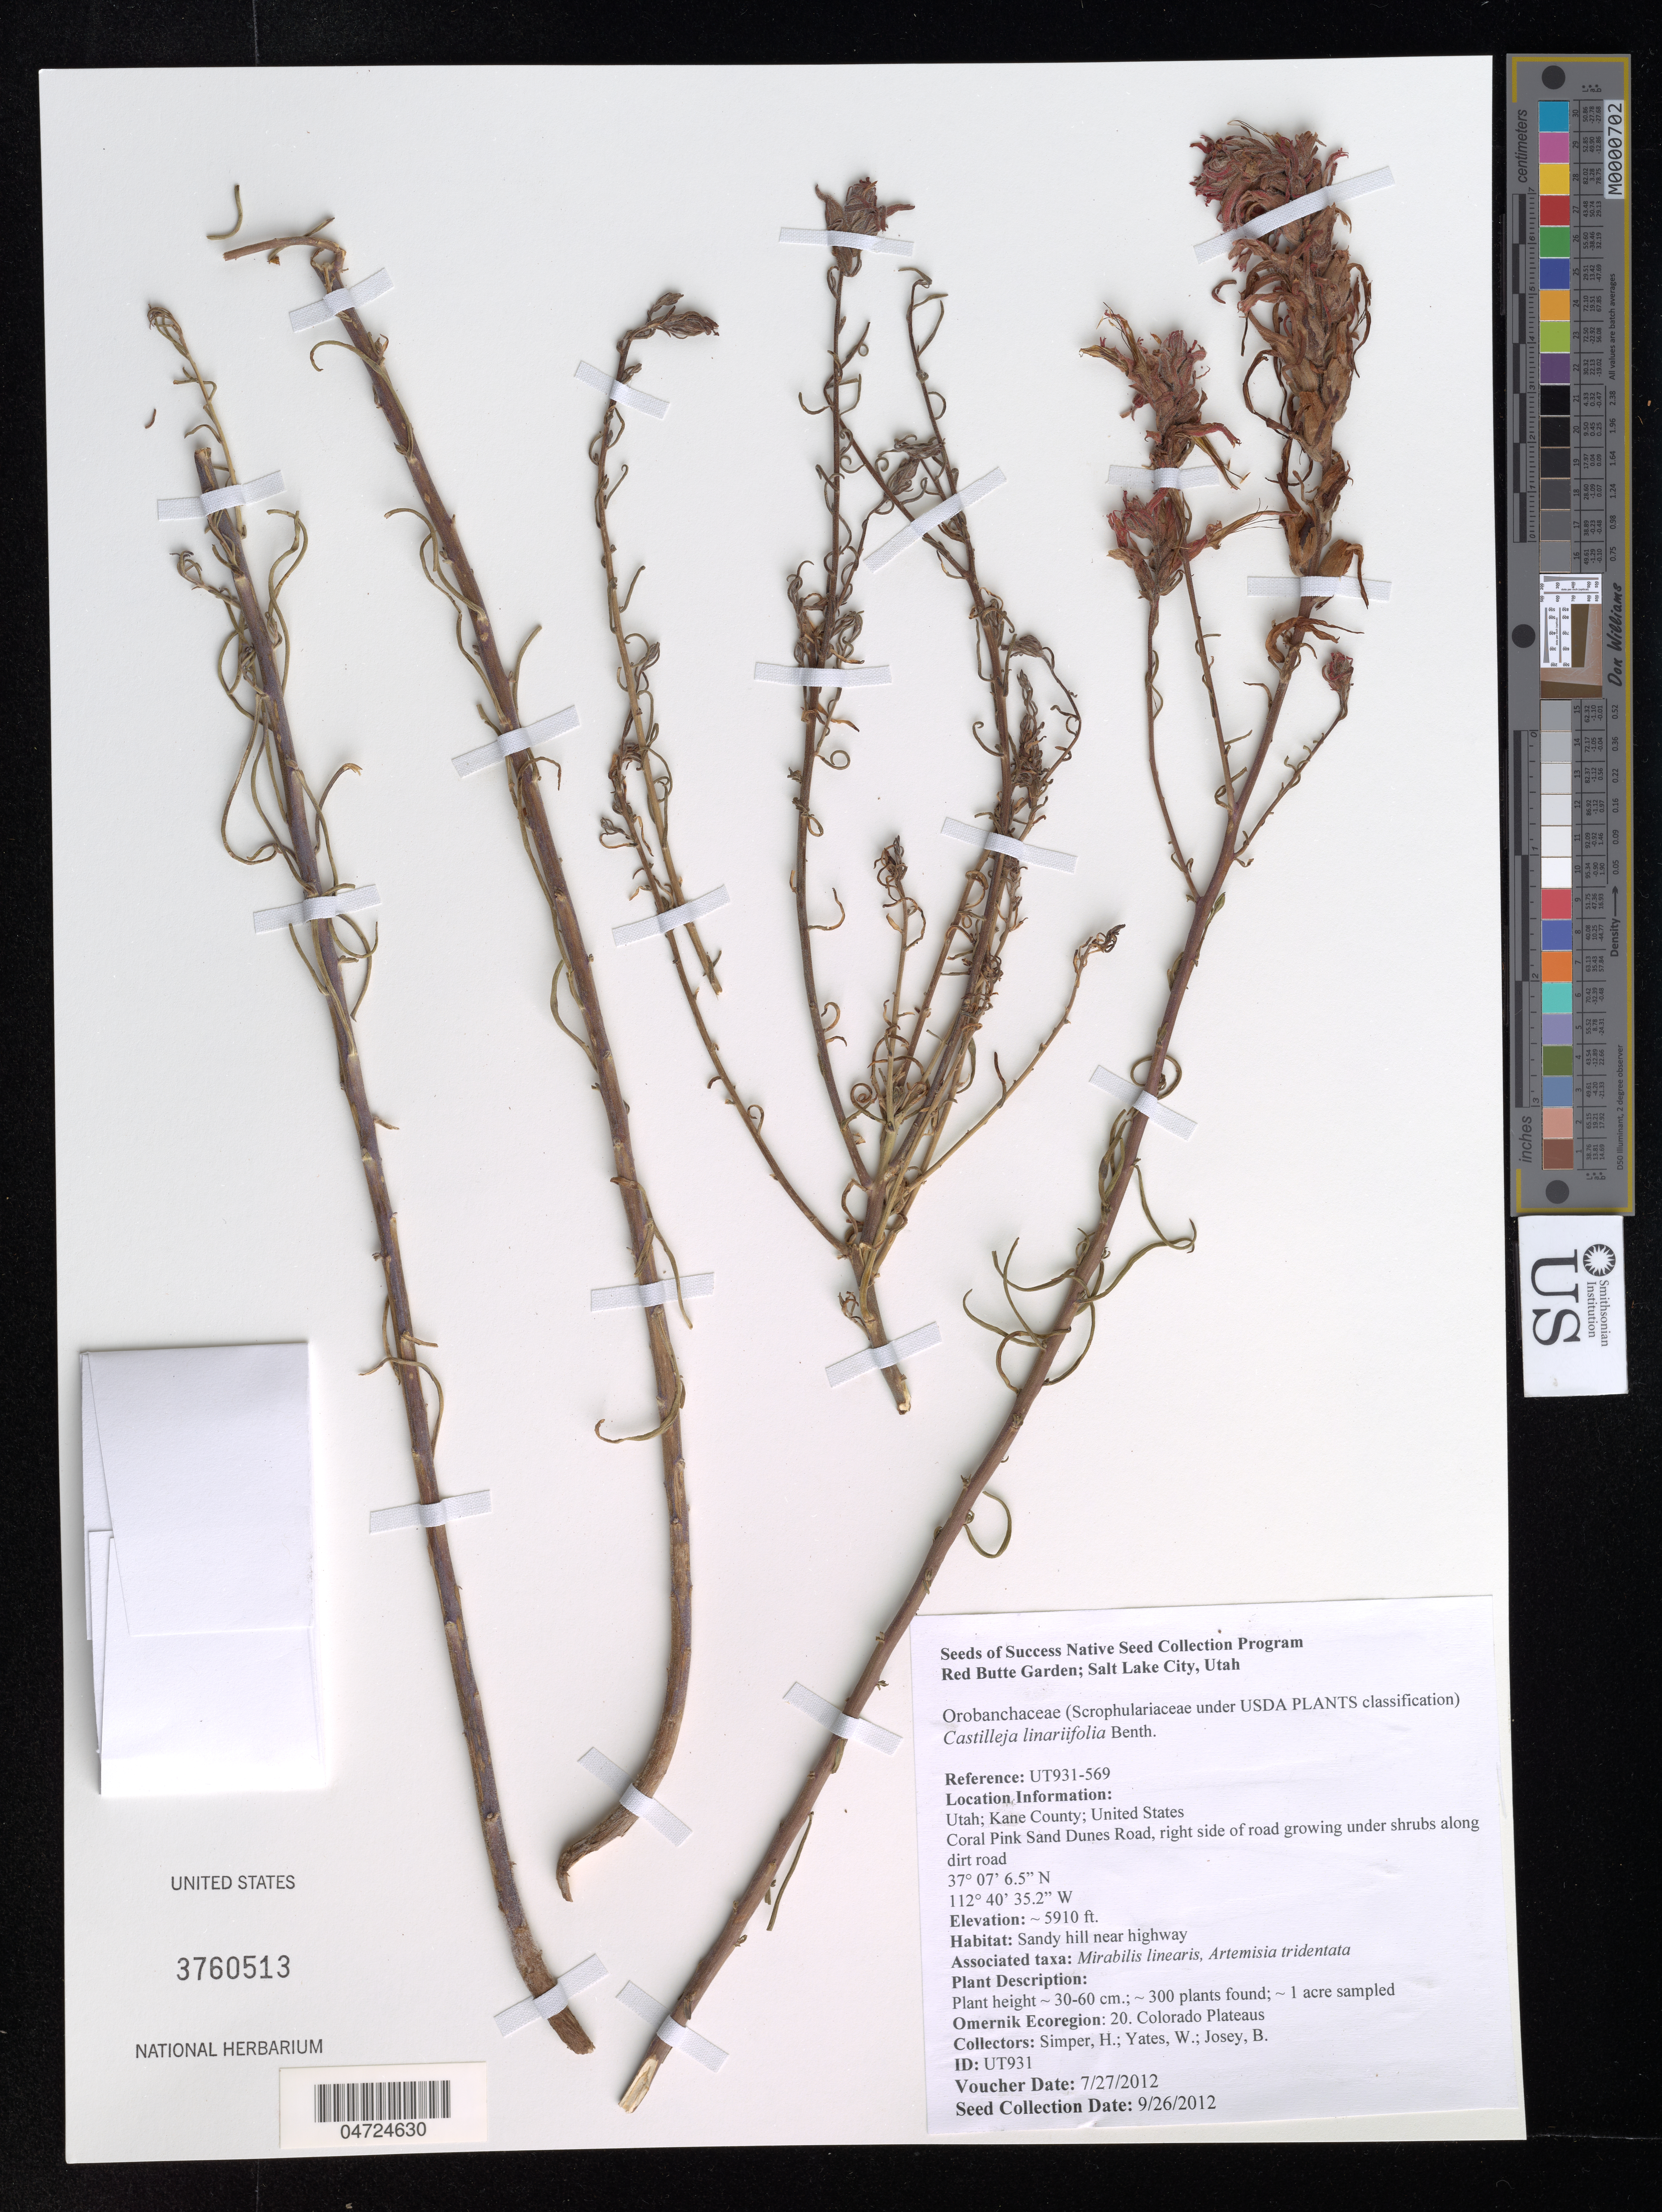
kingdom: Plantae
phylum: Tracheophyta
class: Magnoliopsida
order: Lamiales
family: Orobanchaceae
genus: Castilleja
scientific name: Castilleja linariifolia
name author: Benth.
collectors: H. Simper, W. Yates & B. Josey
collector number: UT931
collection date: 2012-07-27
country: United States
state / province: Utah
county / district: Kane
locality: Kane County. Coral Pink Sand Dunes Road, right side of road growing under shrubs along dirt road. Omernik Ecoregion: 20. Colorado Plateaus.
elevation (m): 1801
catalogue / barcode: US 3760513